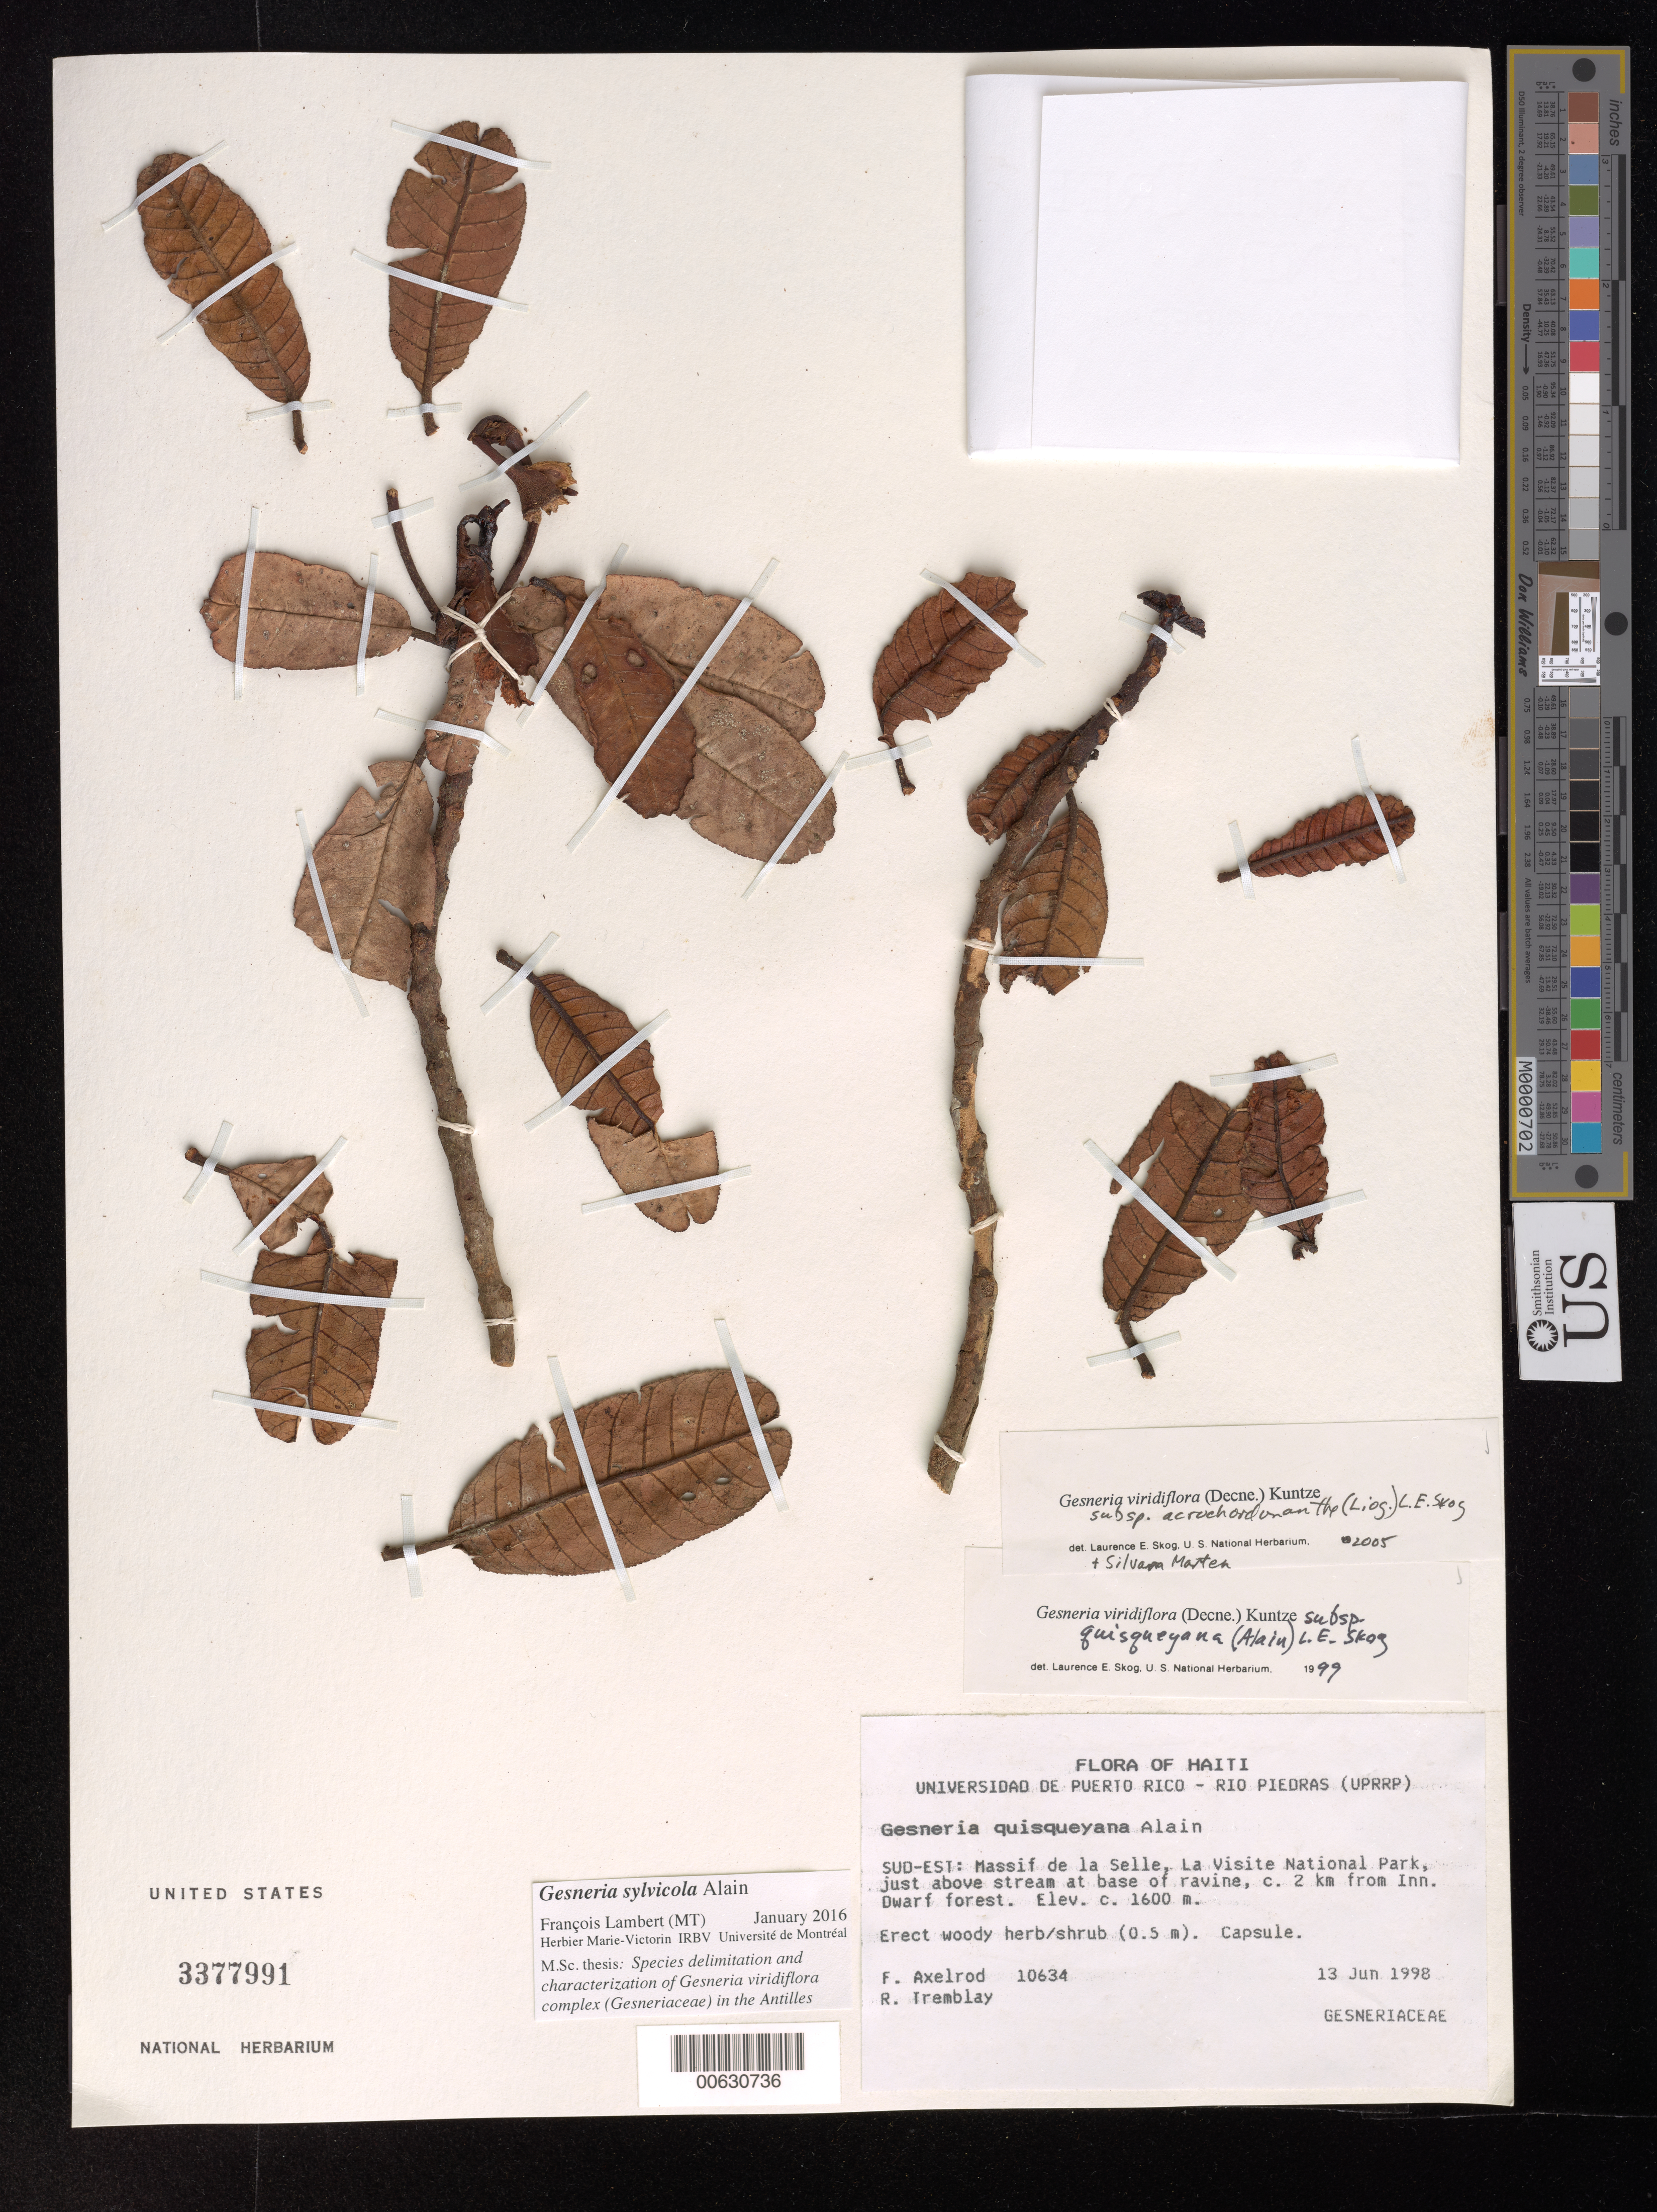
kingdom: Plantae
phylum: Tracheophyta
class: Magnoliopsida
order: Lamiales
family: Gesneriaceae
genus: Gesneria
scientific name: Gesneria sylvicola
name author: Alain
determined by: Lambert, Francois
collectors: F. S. Axelrod & R. L. Tremblay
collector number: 10634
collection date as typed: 13 Jun 1998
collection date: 1998-06-13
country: Haiti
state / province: Sud-est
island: Hispaniola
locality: Massif de la Selle, La Visite National Park, just above stream at base of ravine, c. 2 km from Inn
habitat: Dwarf forest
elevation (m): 1600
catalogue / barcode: US 3377991